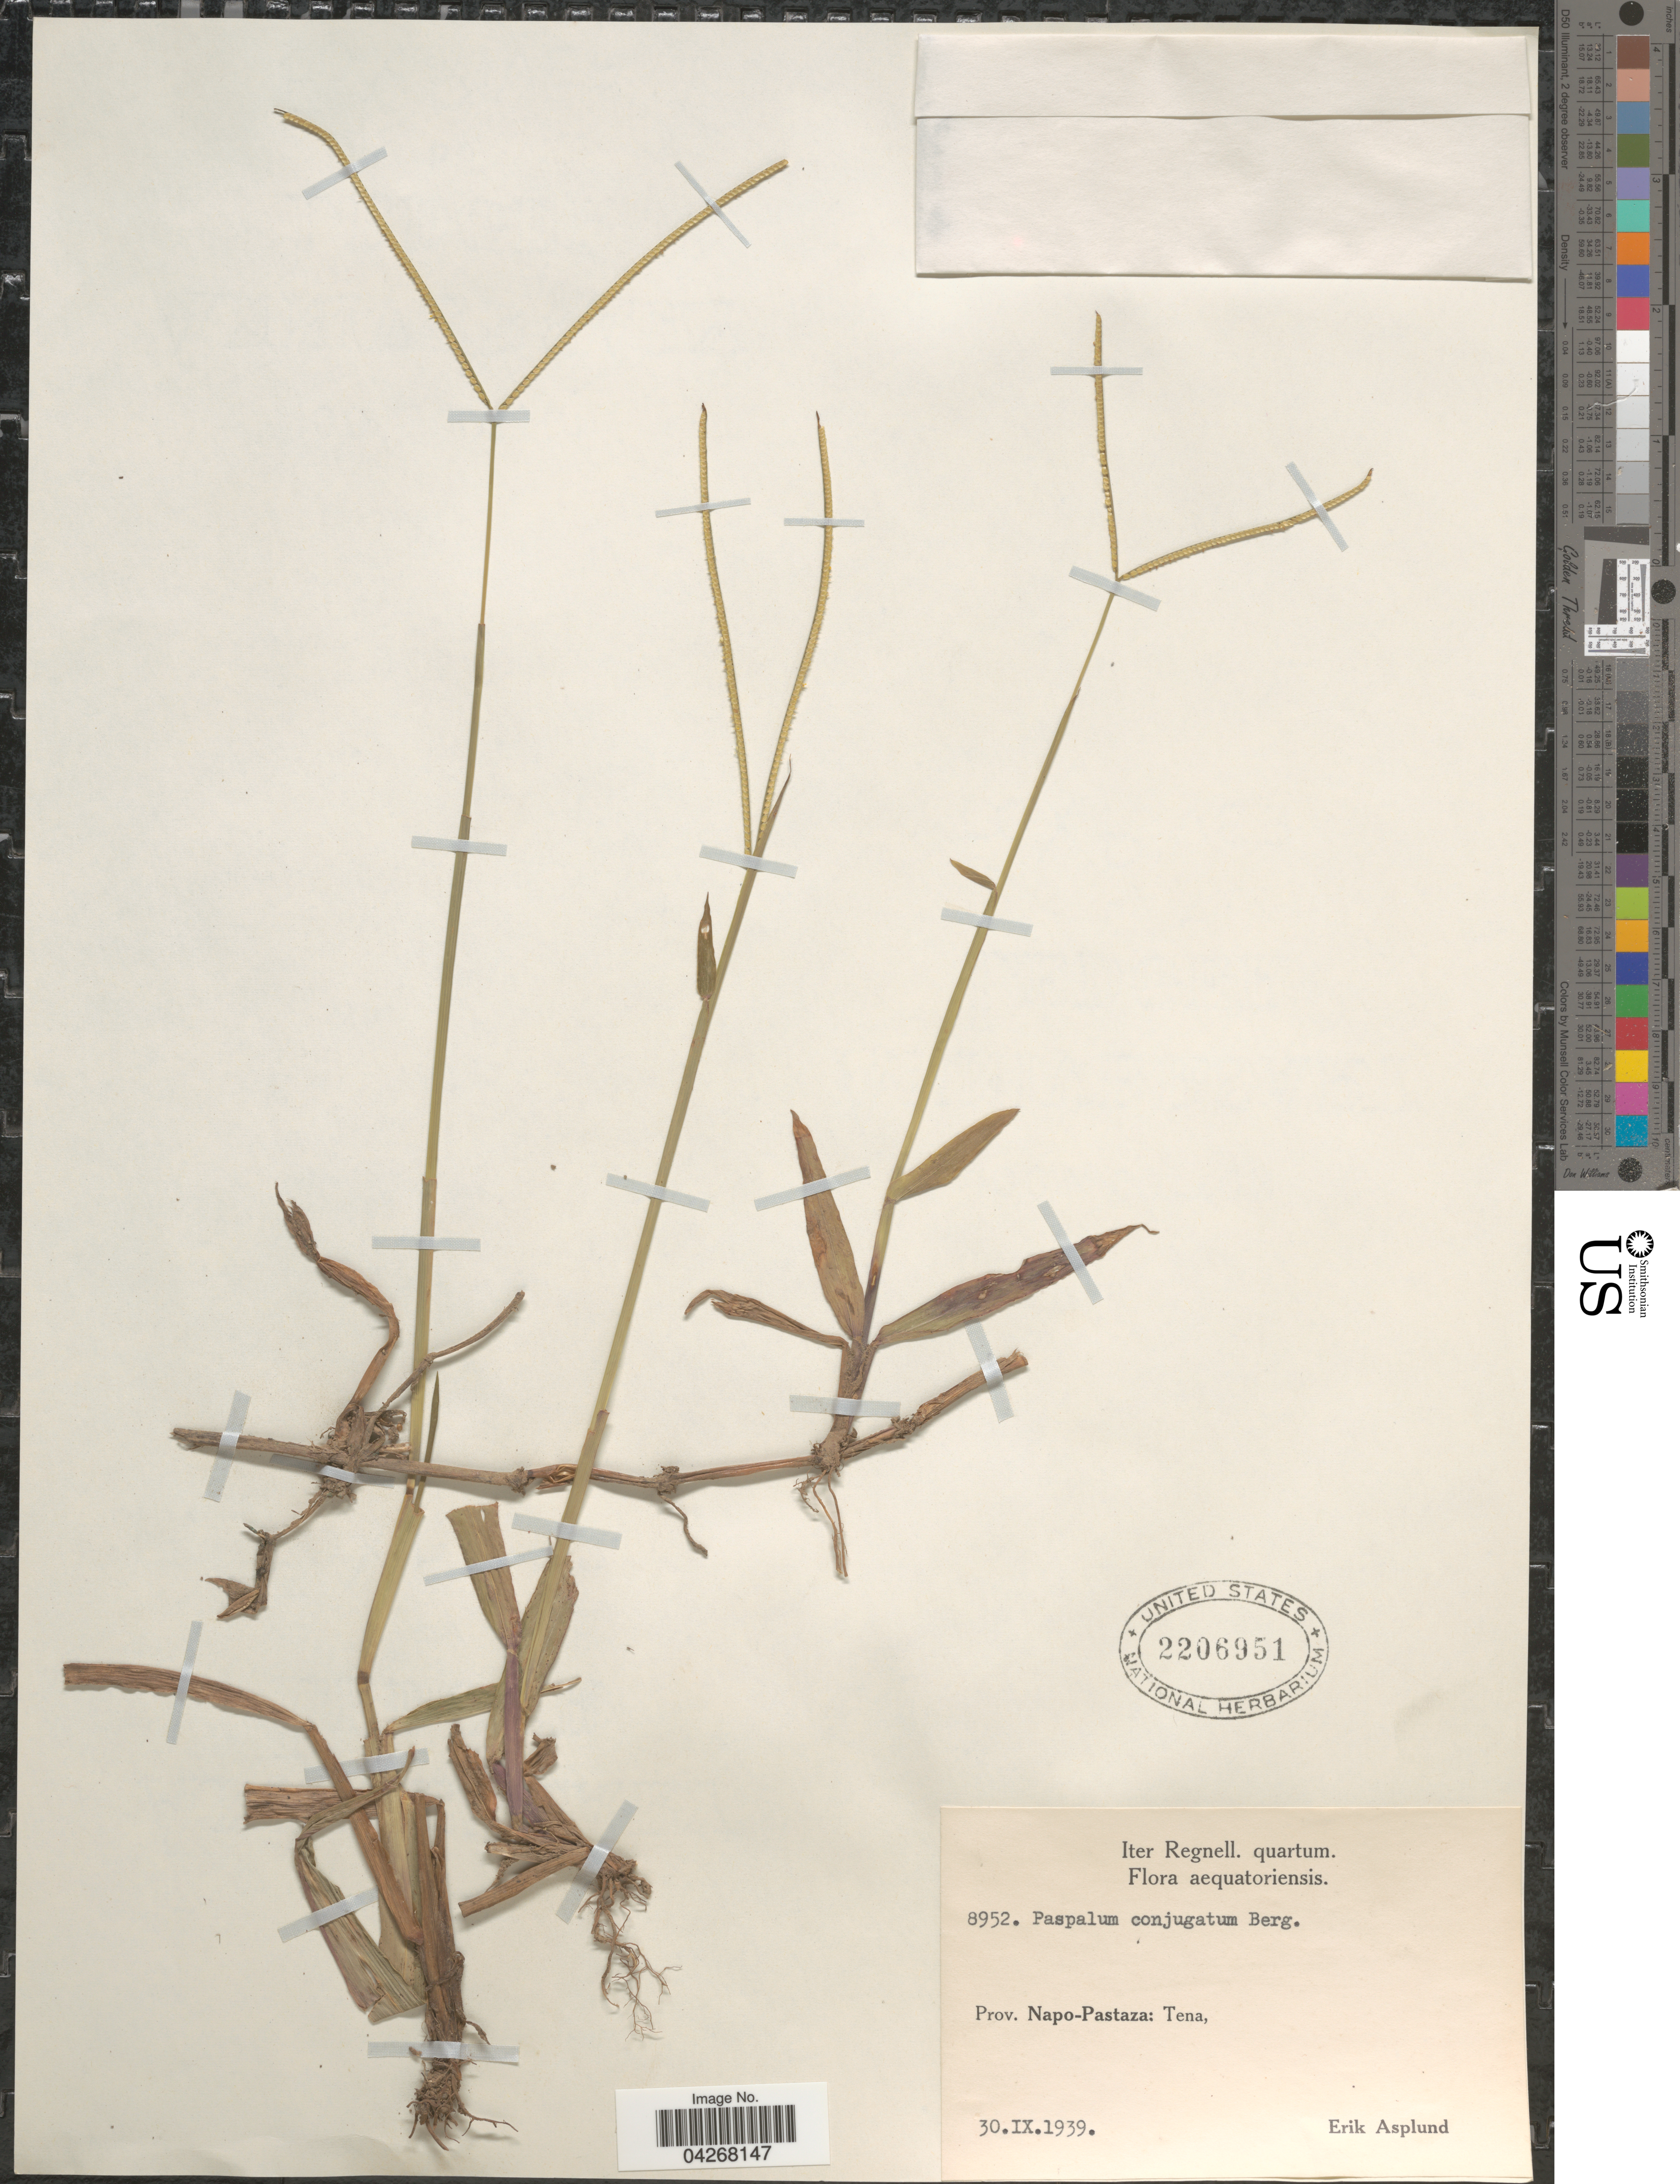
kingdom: Plantae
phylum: Tracheophyta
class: Liliopsida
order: Poales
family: Poaceae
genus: Paspalum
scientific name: Paspalum conjugatum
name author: P.J. Bergius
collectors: E. Asplund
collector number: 8952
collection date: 1939-09-30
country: Ecuador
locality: Iter Regnell. quartum. Prov. Napo-Pastaza: Tena.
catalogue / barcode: US 2206951